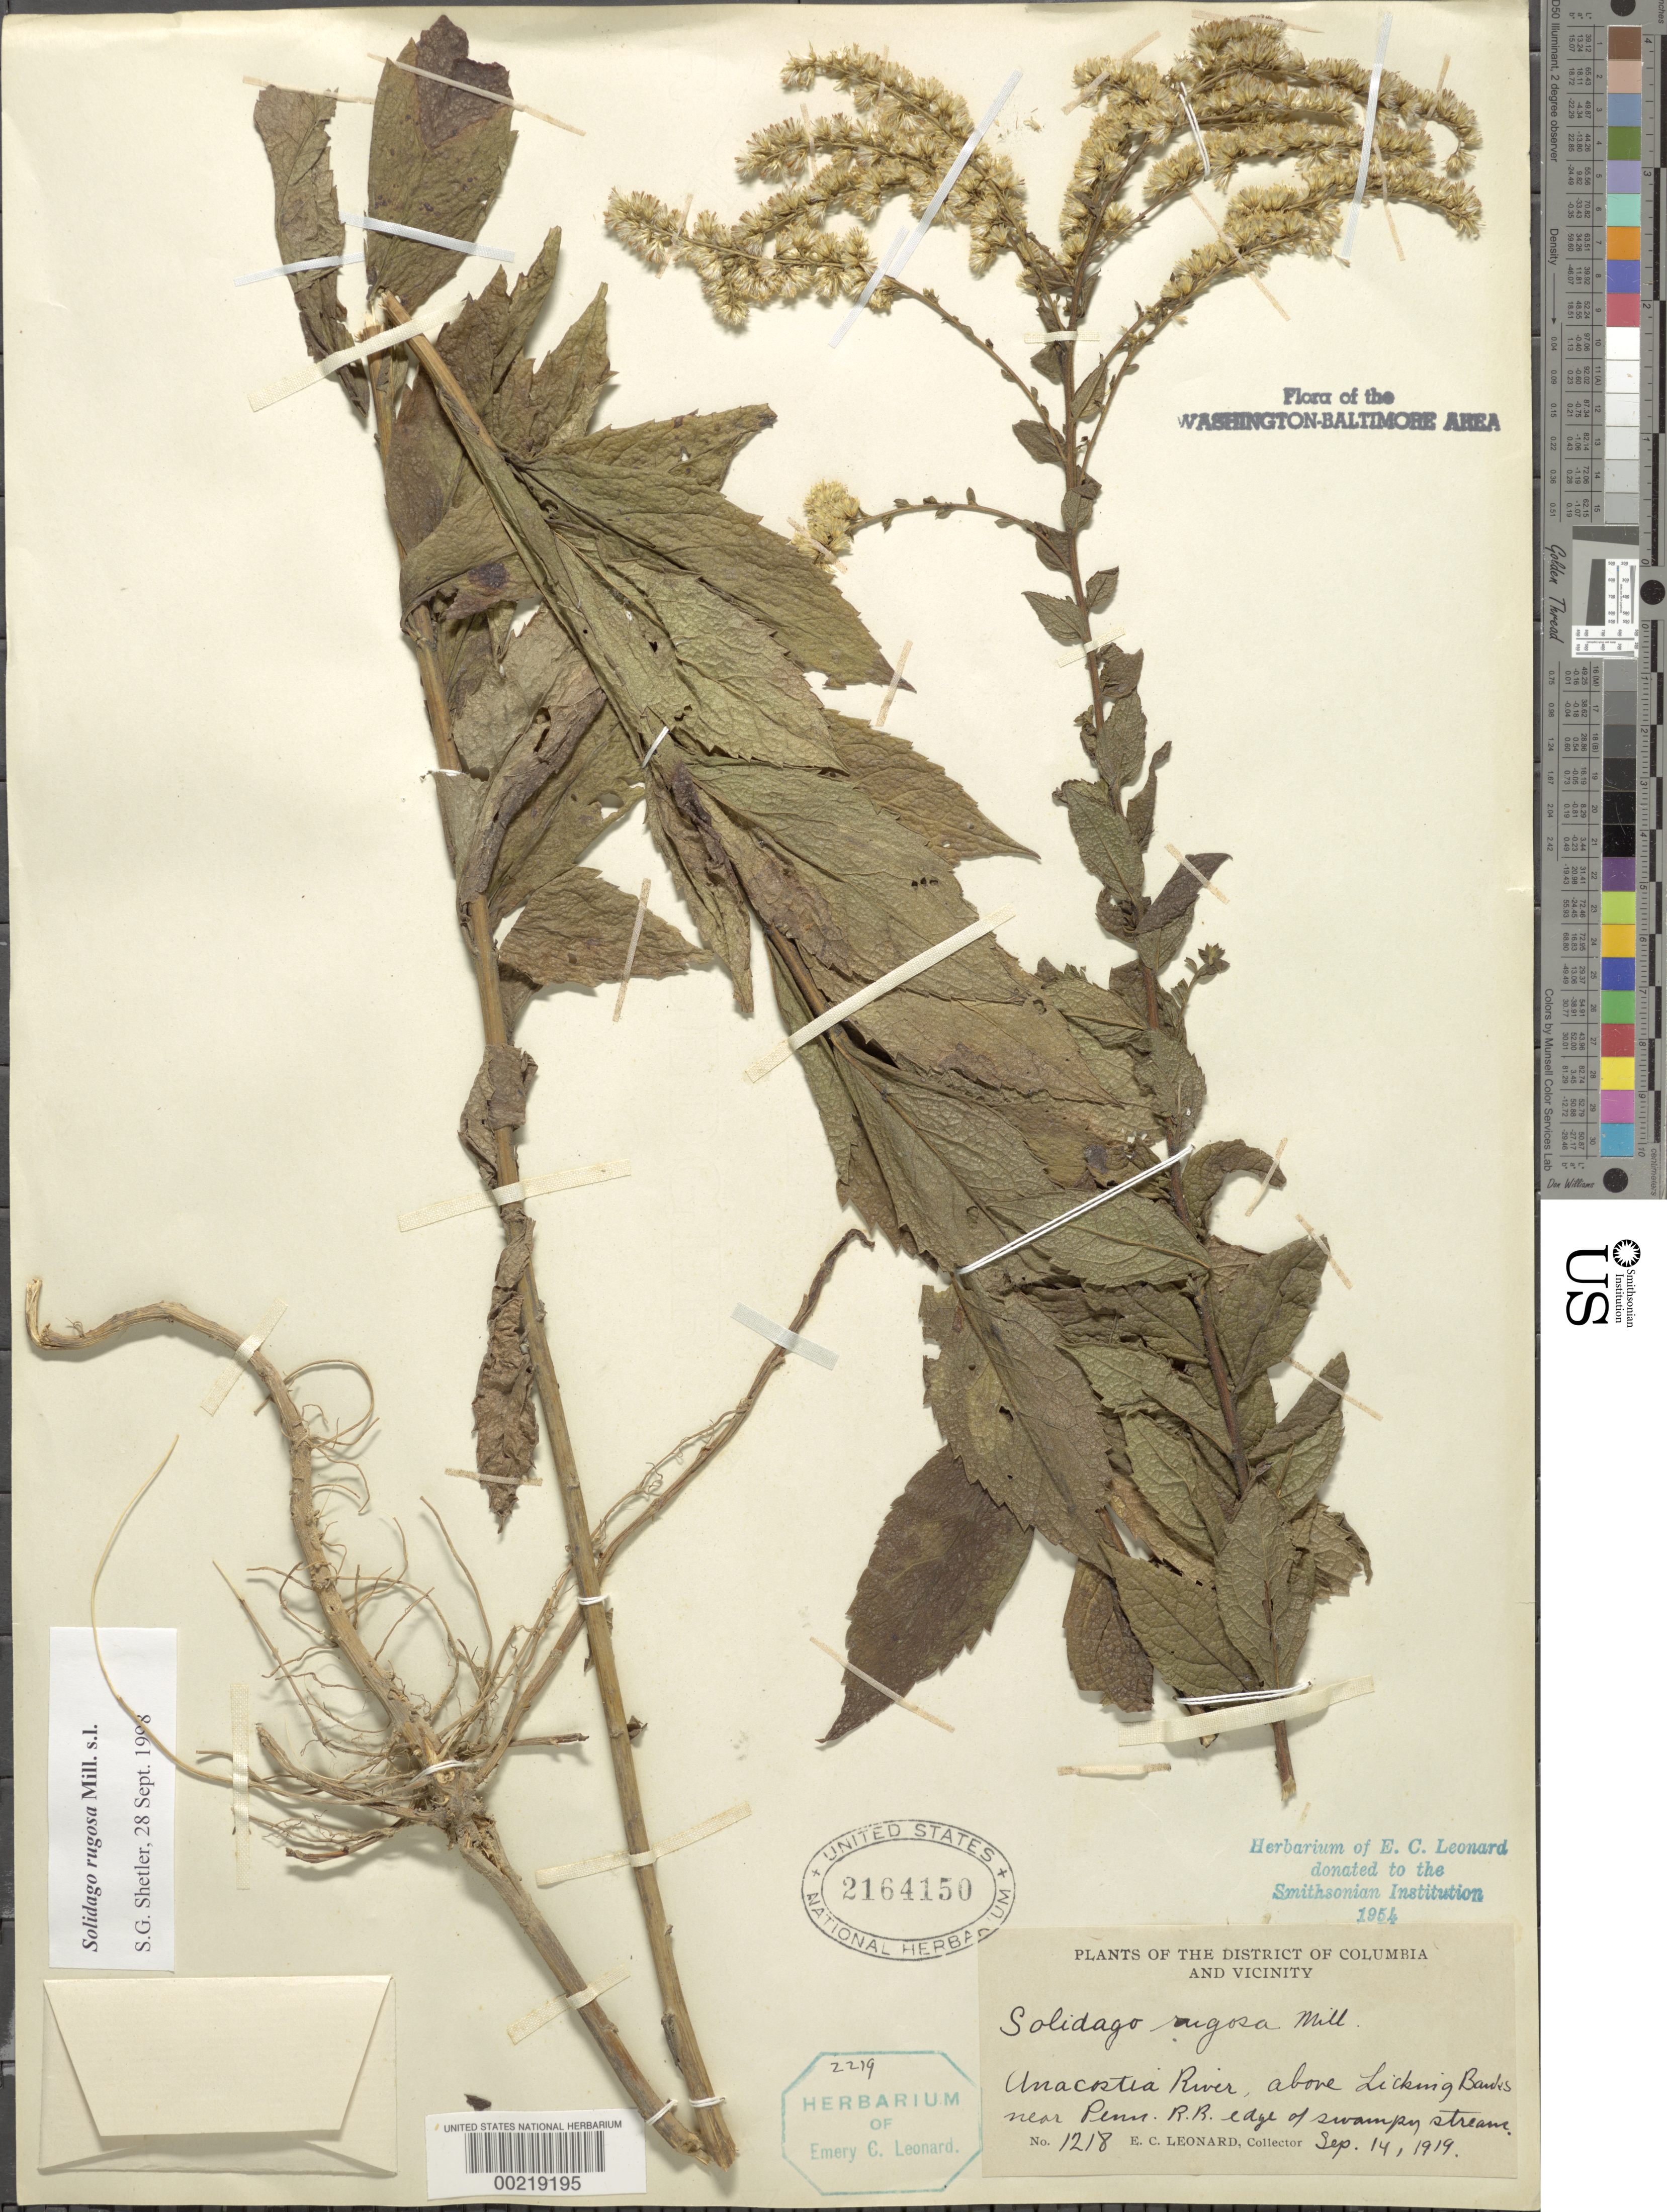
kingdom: Plantae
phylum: Tracheophyta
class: Magnoliopsida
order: Asterales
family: Asteraceae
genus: Solidago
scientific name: Solidago rugosa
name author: Mill.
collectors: E. C. Leonard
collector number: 1218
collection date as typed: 14 Sep 1919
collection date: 1919-09-14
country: United States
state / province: District of Columbia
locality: Anacostia River above Licking Banks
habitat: Edge of swampy stream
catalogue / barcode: US 2164150